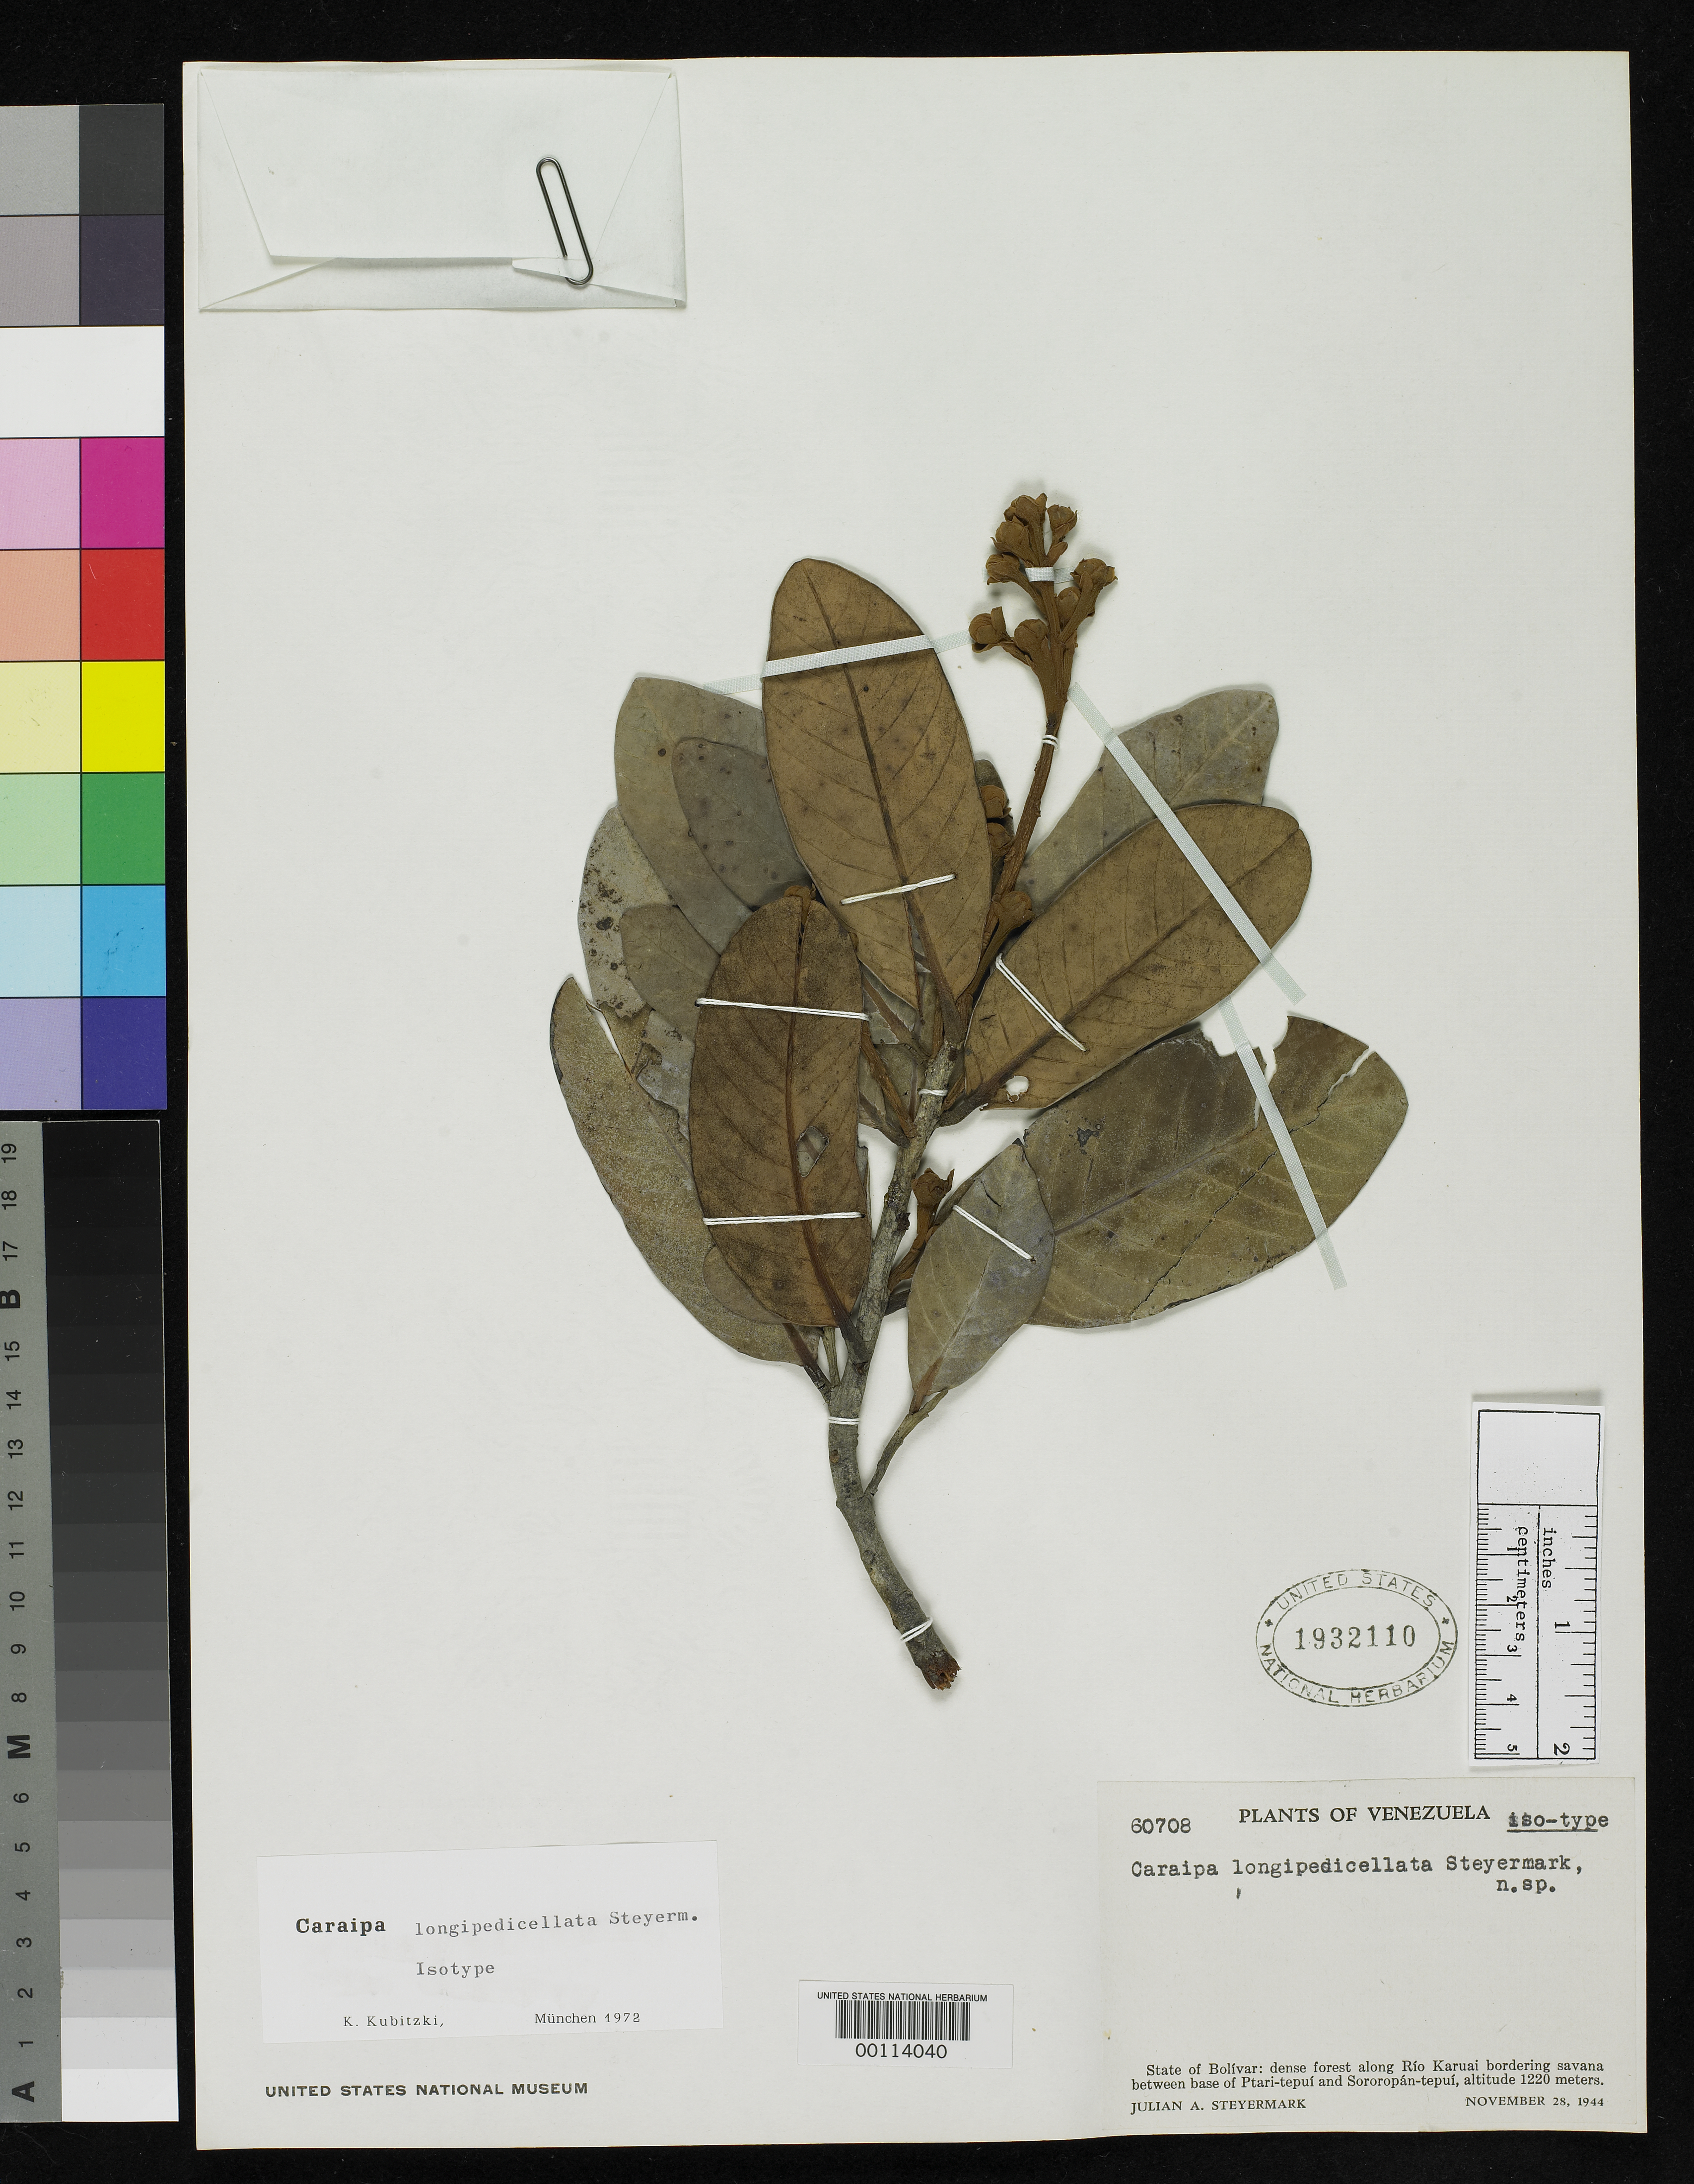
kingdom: Plantae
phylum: Tracheophyta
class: Magnoliopsida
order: Malpighiales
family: Calophyllaceae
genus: Caraipa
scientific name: Caraipa longipedicellata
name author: Steyerm.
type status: Isotype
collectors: J. Steyermark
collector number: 60708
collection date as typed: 28 Nov 1944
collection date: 1944-11-28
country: Venezuela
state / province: Bolivar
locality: Rio Karuai, between Ptari-tepui & Sororopan-tepui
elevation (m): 1220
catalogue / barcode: US 1932110